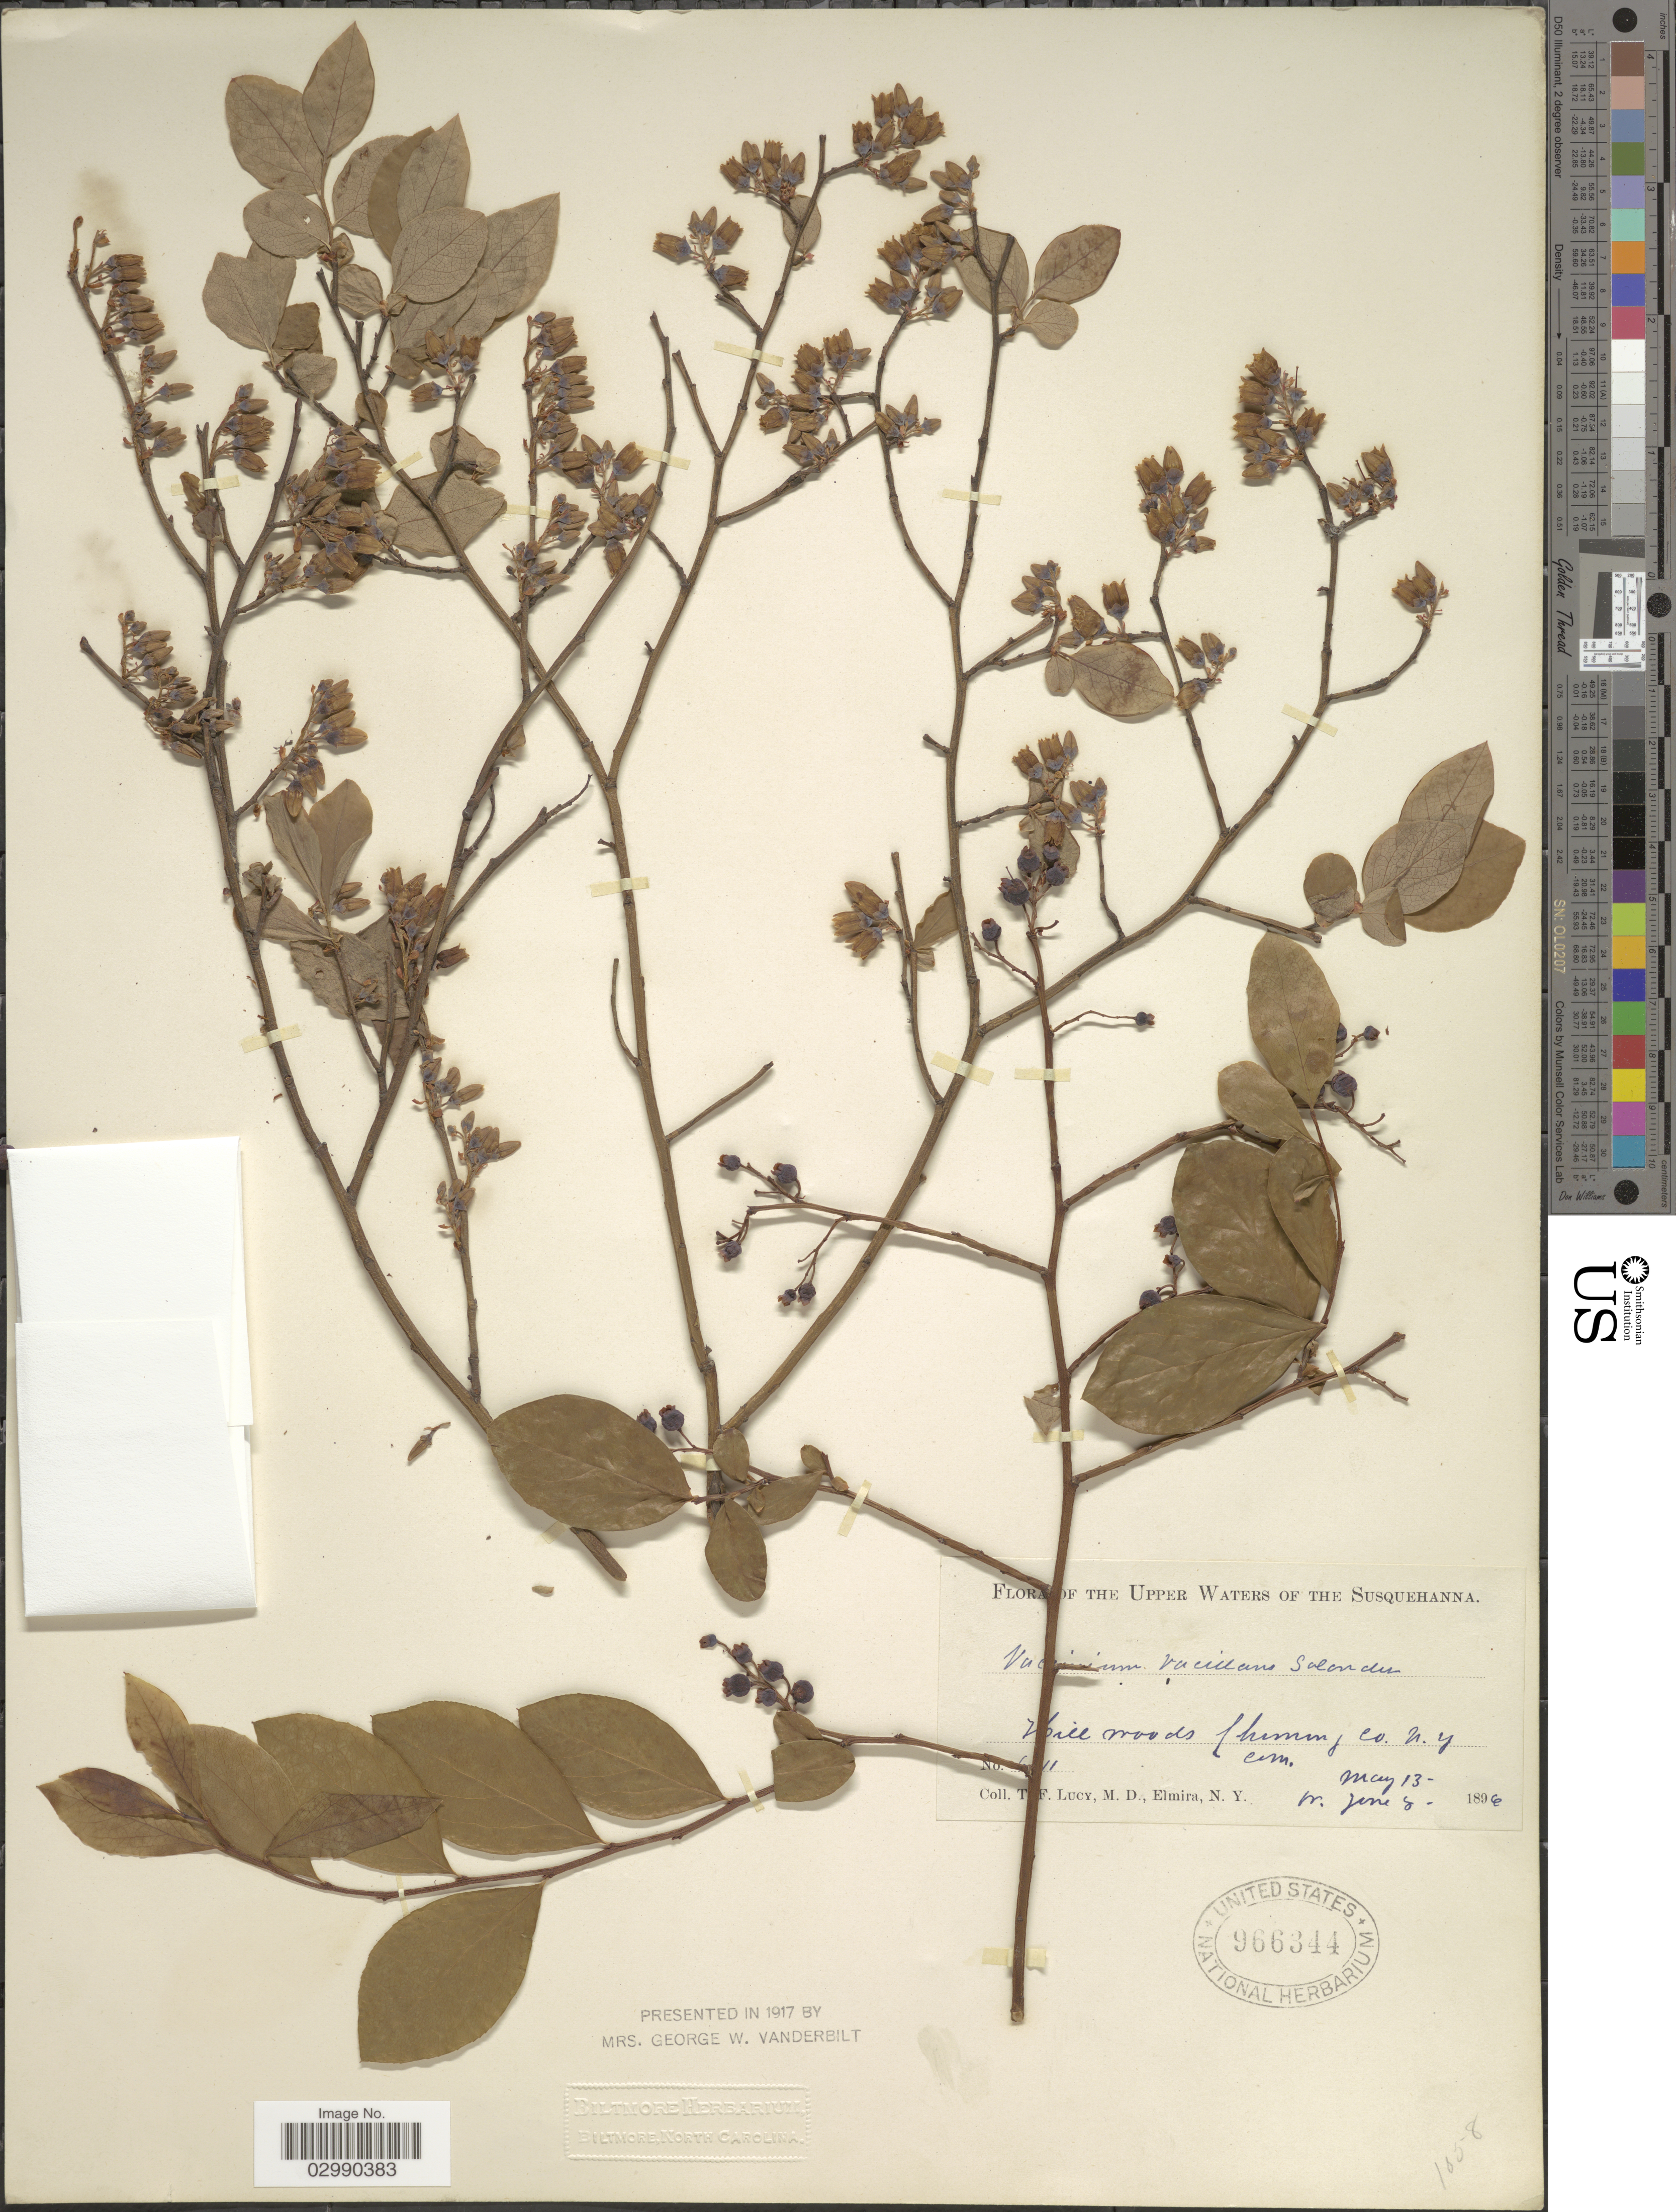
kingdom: Plantae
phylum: Tracheophyta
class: Magnoliopsida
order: Ericales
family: Ericaceae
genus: Vaccinium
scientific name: Vaccinium vacillans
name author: Kalm ex Torr.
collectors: T. Lucy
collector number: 611*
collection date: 1896-05-13/1896-06-08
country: United States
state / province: New York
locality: Upper Waters of the Susquehanna, Hill woods Chemung Co.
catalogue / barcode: US 966344